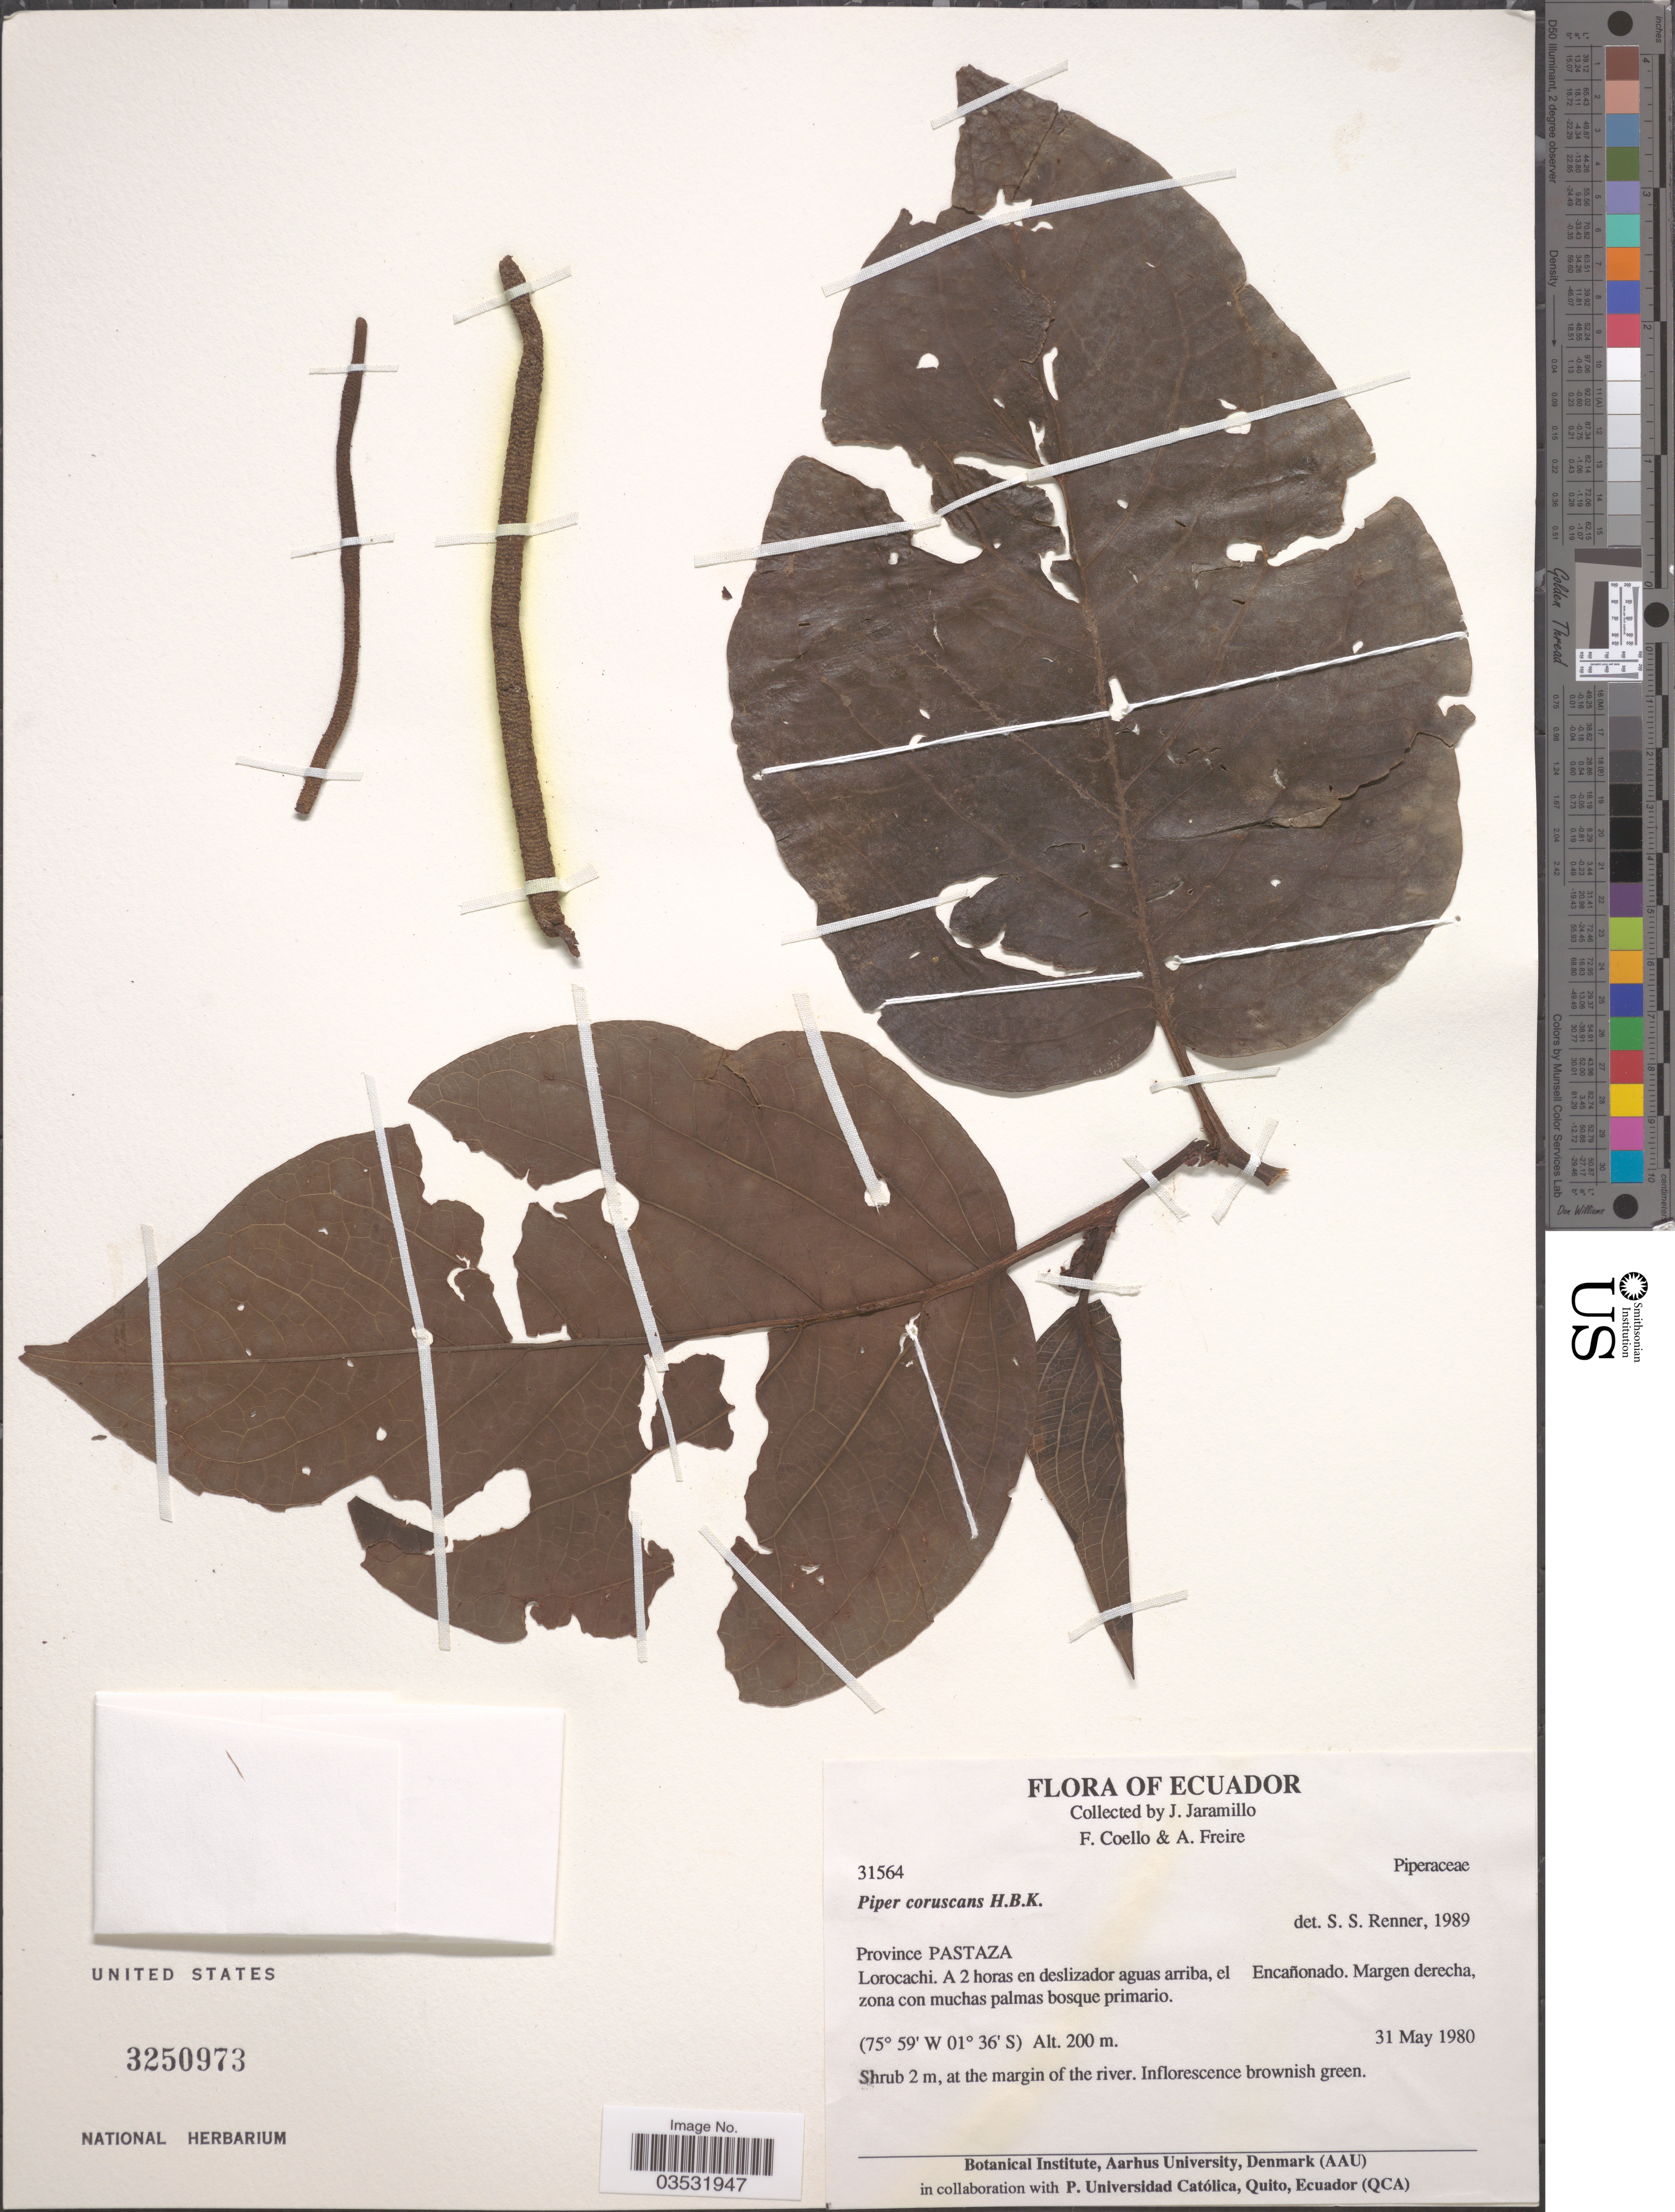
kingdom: Plantae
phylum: Tracheophyta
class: Magnoliopsida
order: Piperales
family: Piperaceae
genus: Piper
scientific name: Piper coruscans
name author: Kunth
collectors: J. Jaramillo, F. Coello & A. Freire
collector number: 31564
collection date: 1980-05-31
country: Ecuador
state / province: Pastaza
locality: Lorocachi. A 2 horas en deslizador aguas arriba, el Encañonado. Margen derecha, zona con muchas palmas bosque primario.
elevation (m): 200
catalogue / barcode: US 3250973